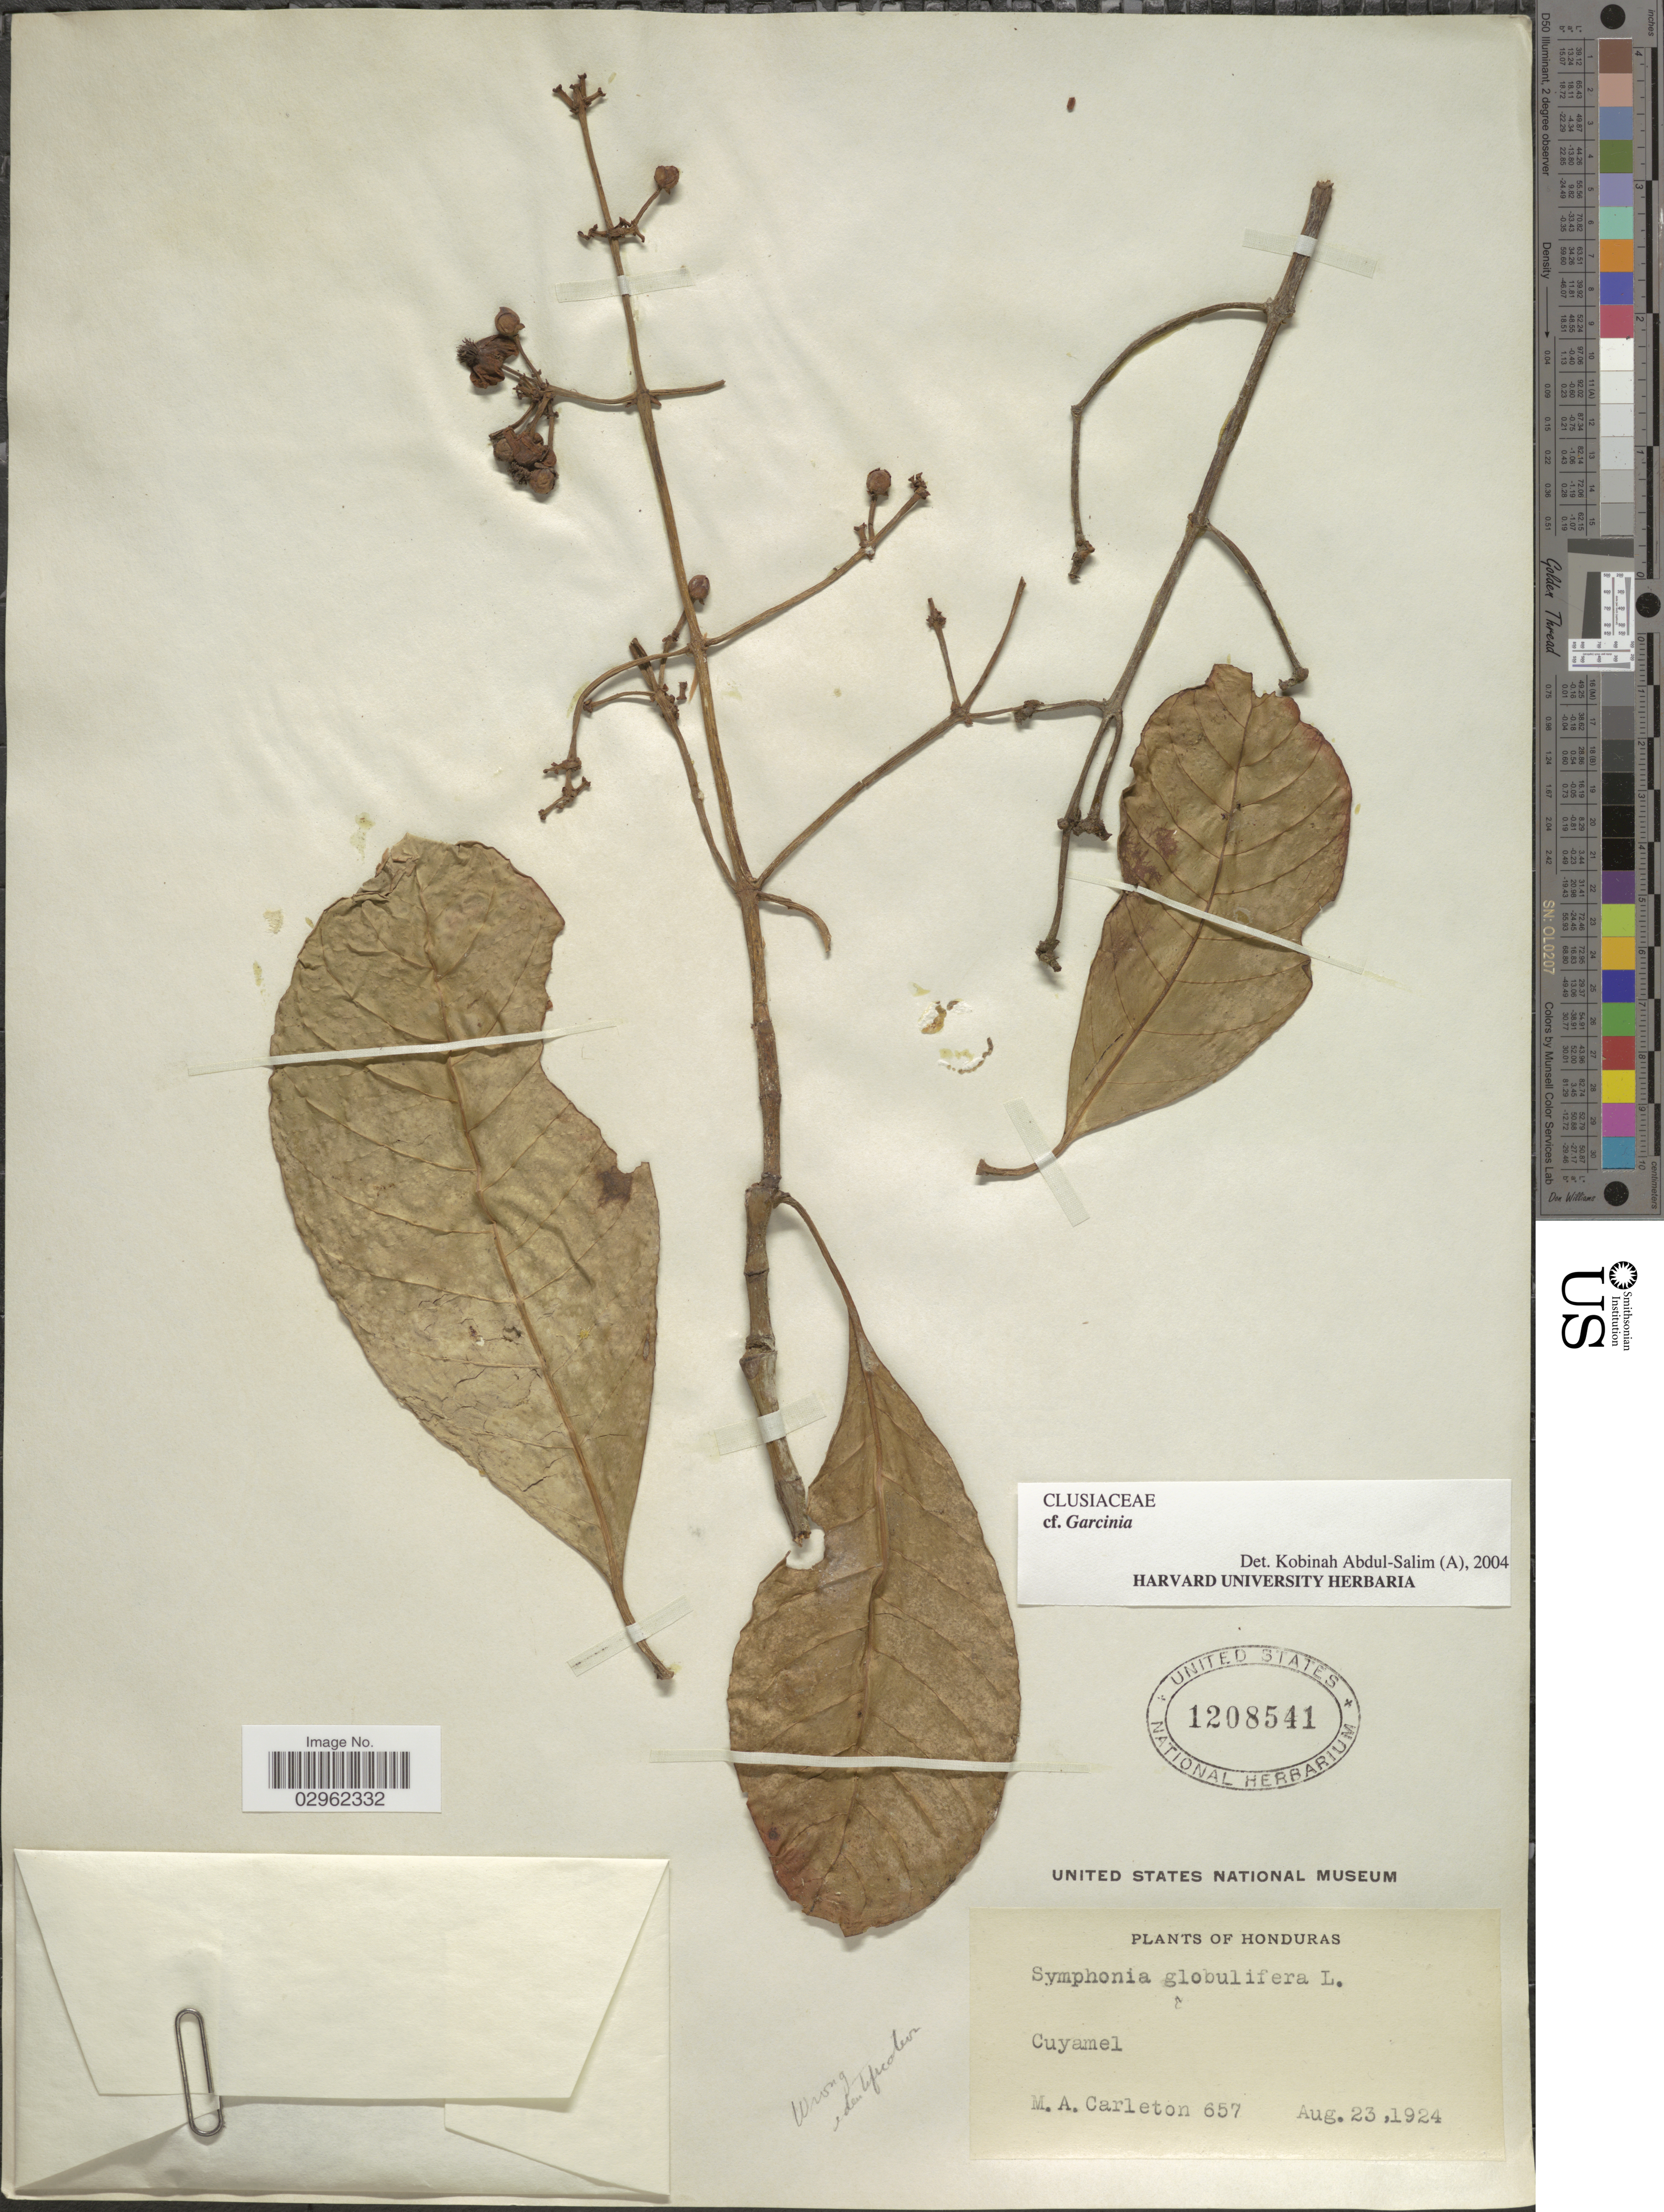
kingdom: Plantae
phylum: Tracheophyta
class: Magnoliopsida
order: Malpighiales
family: Clusiaceae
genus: Symphonia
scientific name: Symphonia globulifera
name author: L. f.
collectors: M. A. Carleton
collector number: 657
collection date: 1924-08-23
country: Honduras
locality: Cuyamel.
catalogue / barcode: US 1208541